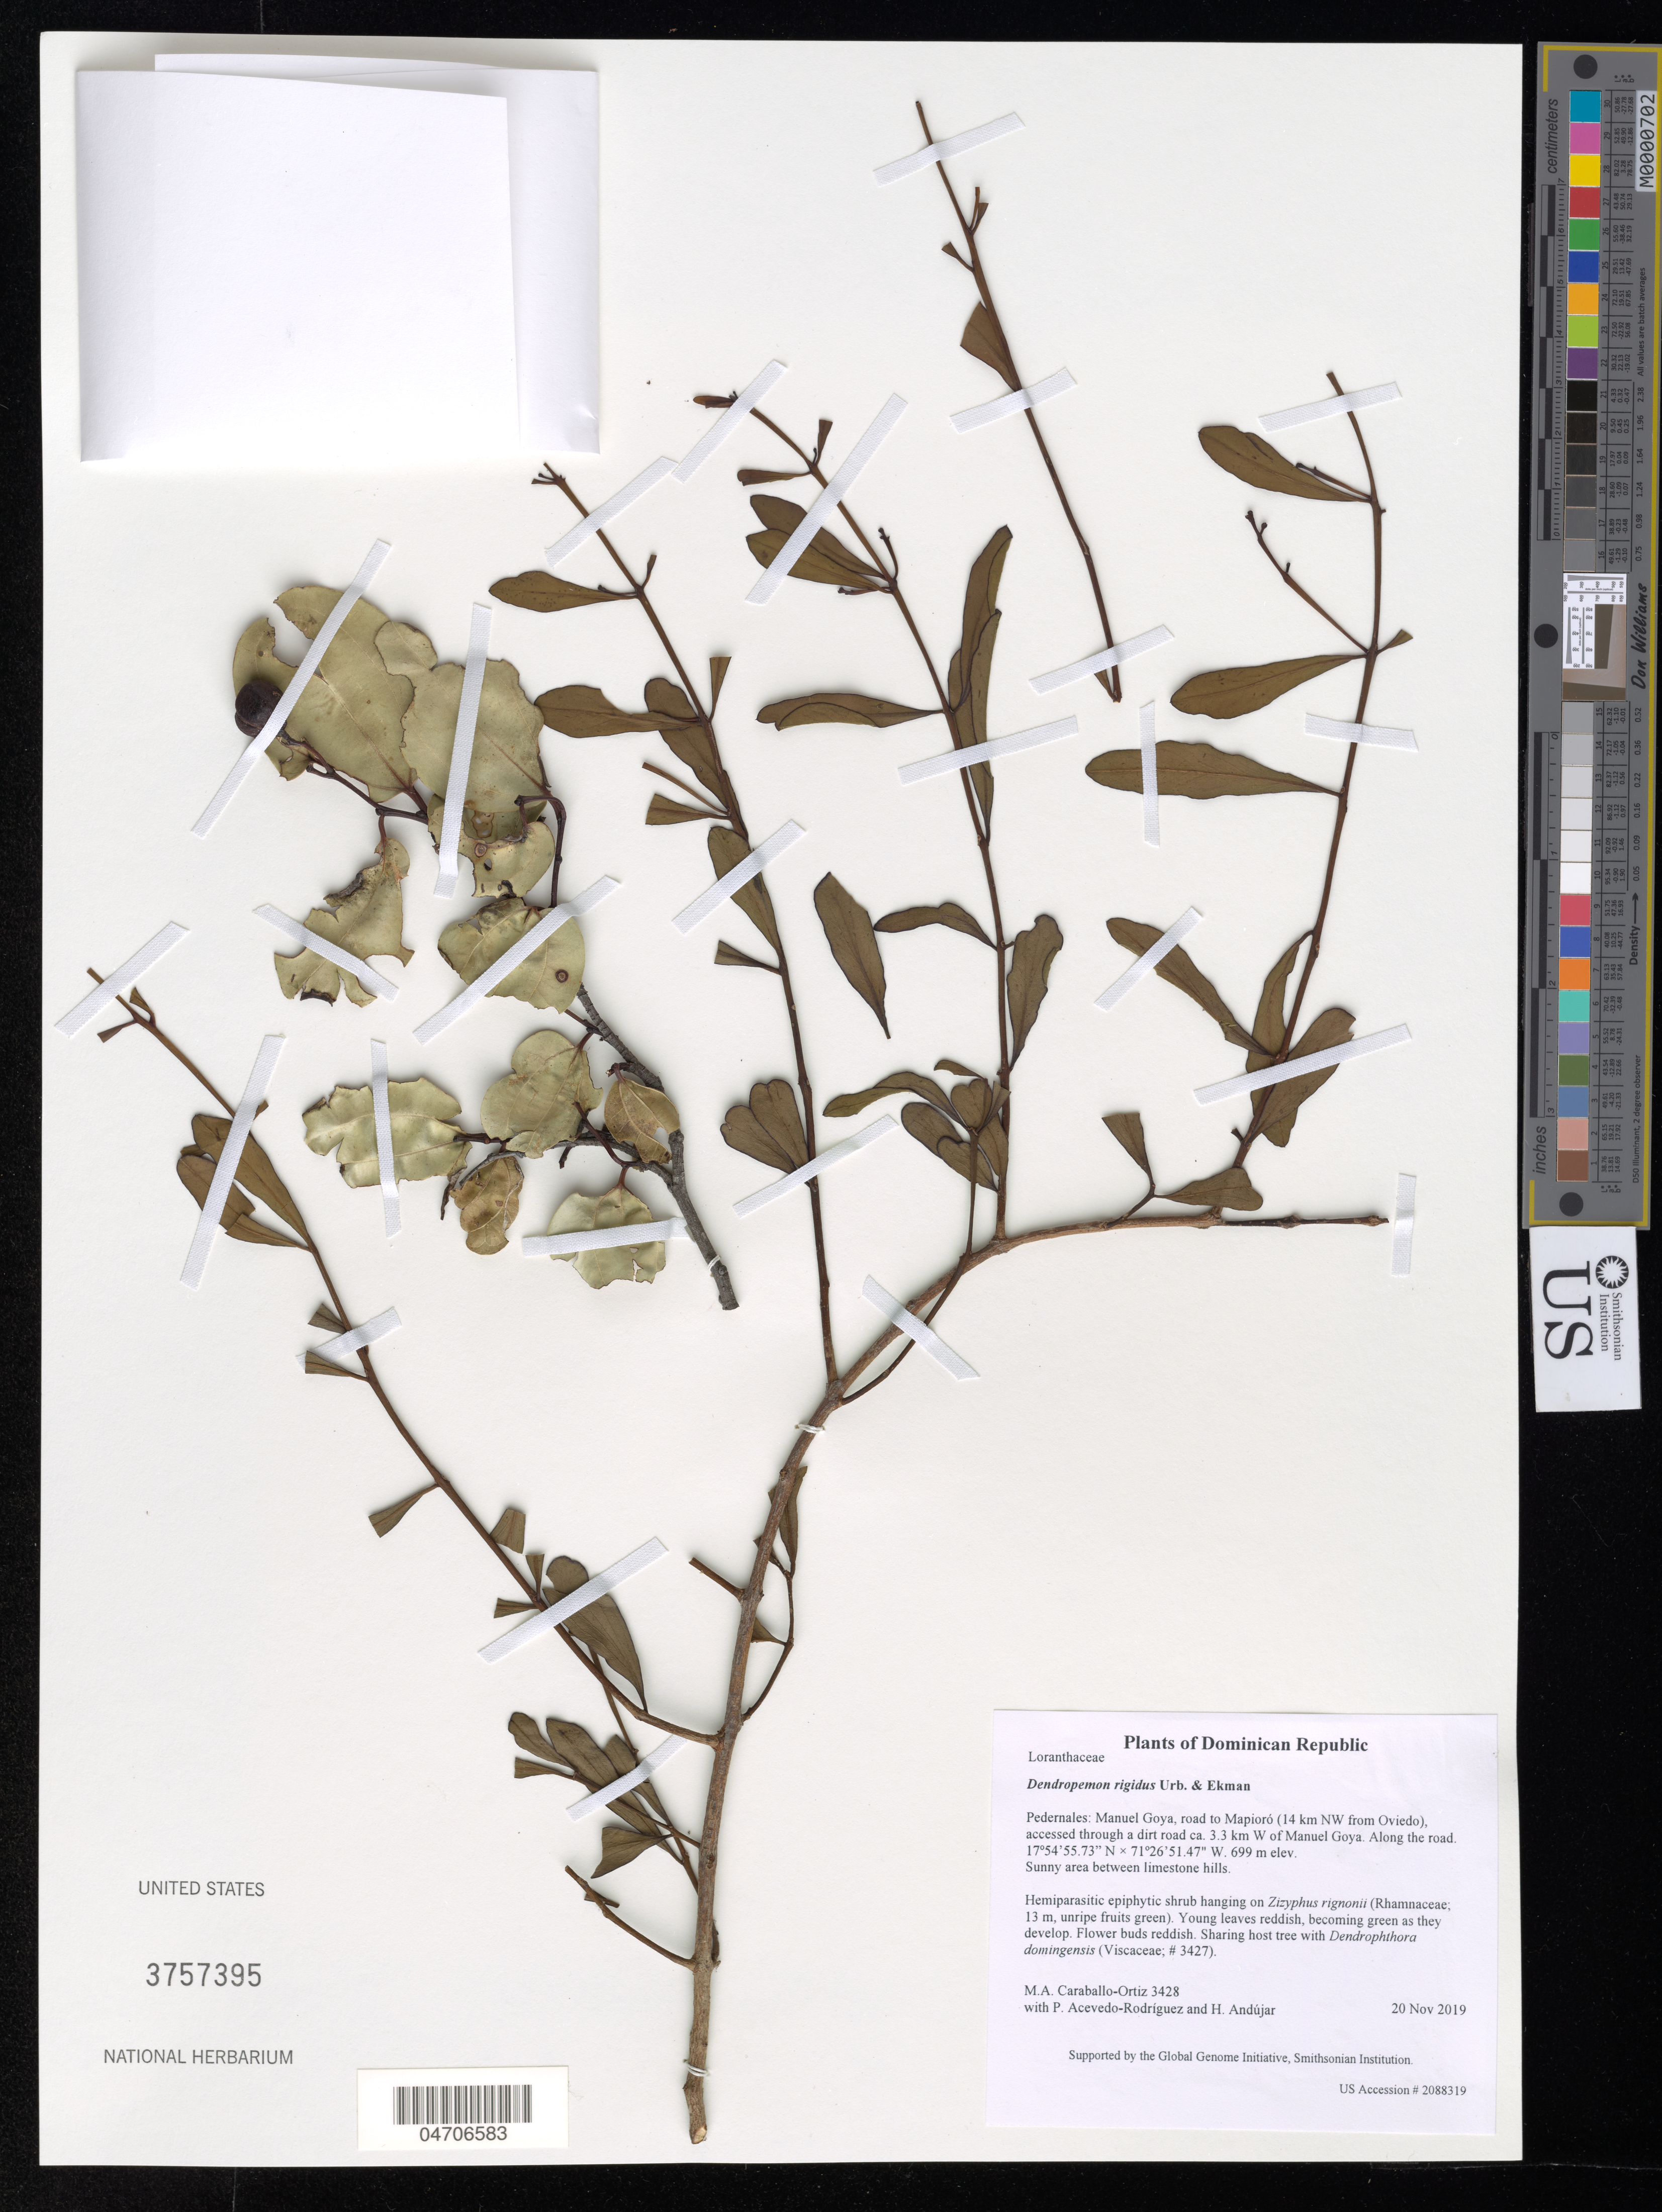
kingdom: Plantae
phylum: Tracheophyta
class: Magnoliopsida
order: Santalales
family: Loranthaceae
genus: Dendropemon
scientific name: Dendropemon rigidus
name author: Urb. & Ekman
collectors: M. Caraballo-Ortiz, P. Acevedo-Rodr. & H. Andujar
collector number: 3428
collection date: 2019-11-20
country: Dominican Republic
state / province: Pedernales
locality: Manuel Goya, road to Mapioró (14 km NW from Oviedo), accessed through a dirt road ca. 3.3 km W of Manuel Goya. Along the road.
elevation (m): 699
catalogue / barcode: US 3757395